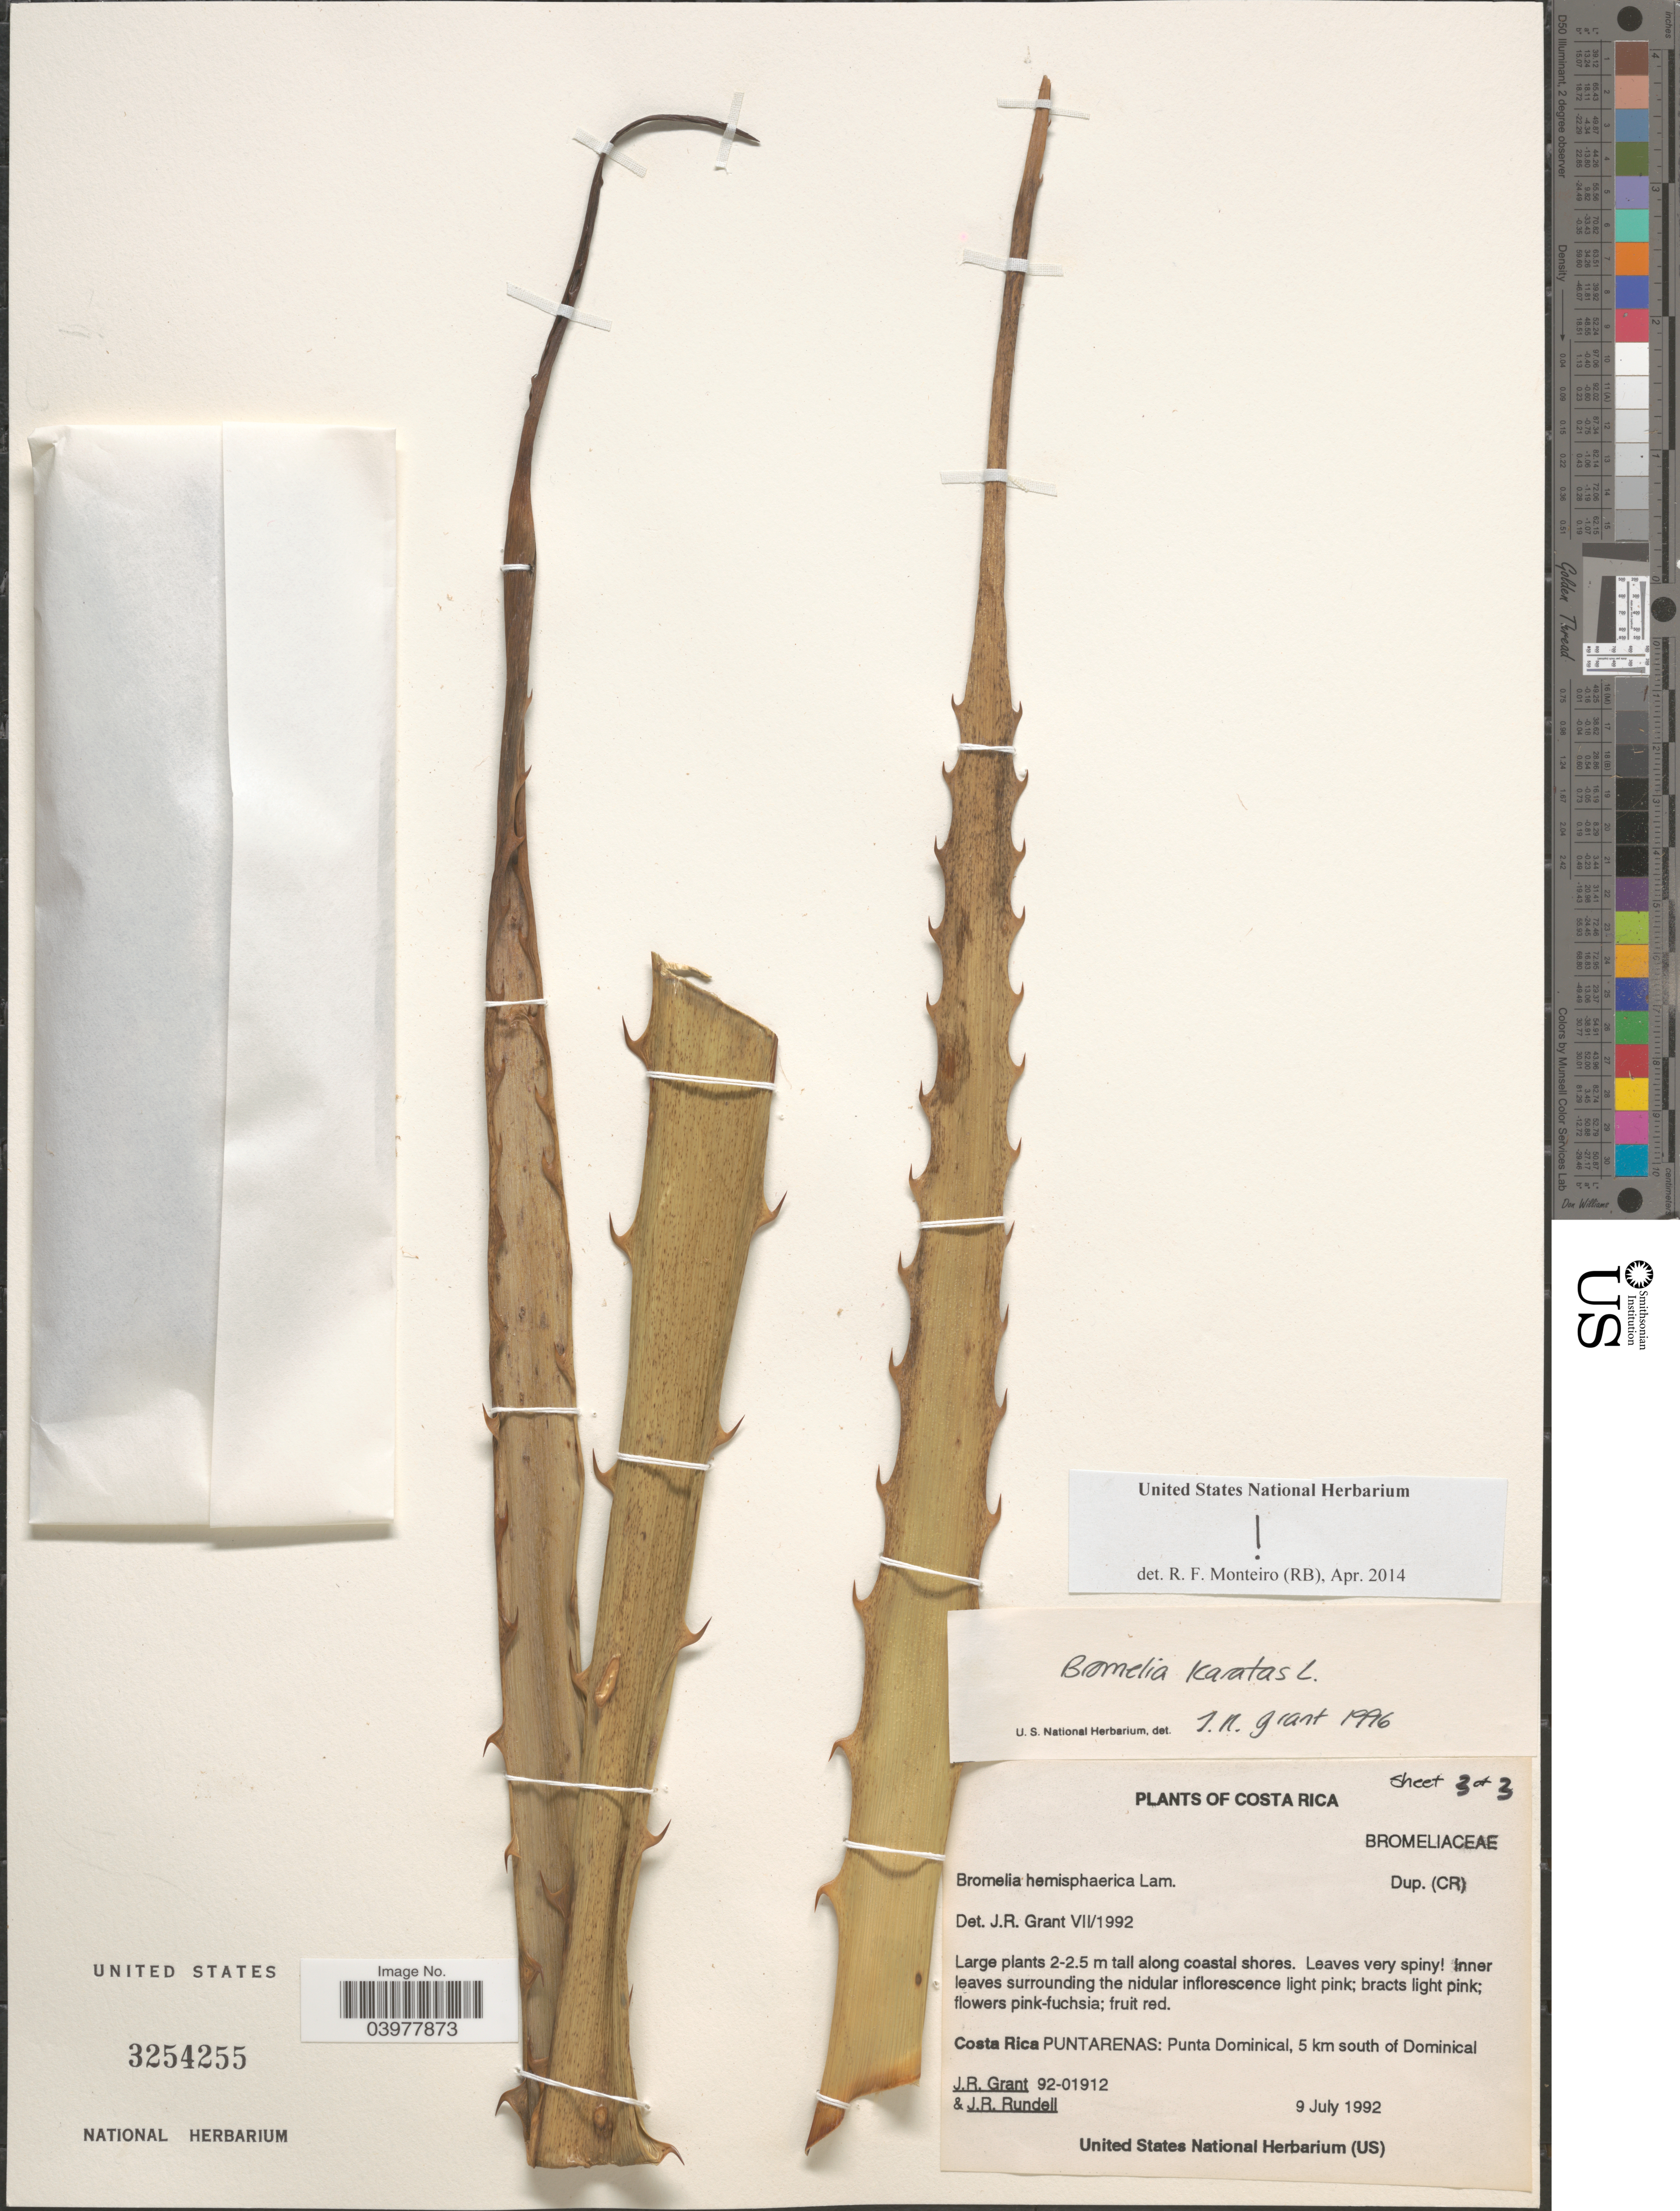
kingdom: Plantae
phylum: Tracheophyta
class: Liliopsida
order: Poales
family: Bromeliaceae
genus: Bromelia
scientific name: Bromelia karatas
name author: L.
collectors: J. Grant & J. R. Rundell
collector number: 92-01912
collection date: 1992-07-09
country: Costa Rica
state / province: Puntarenas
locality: Punta Dominical, 5 km south of Dominical.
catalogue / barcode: US 3254255